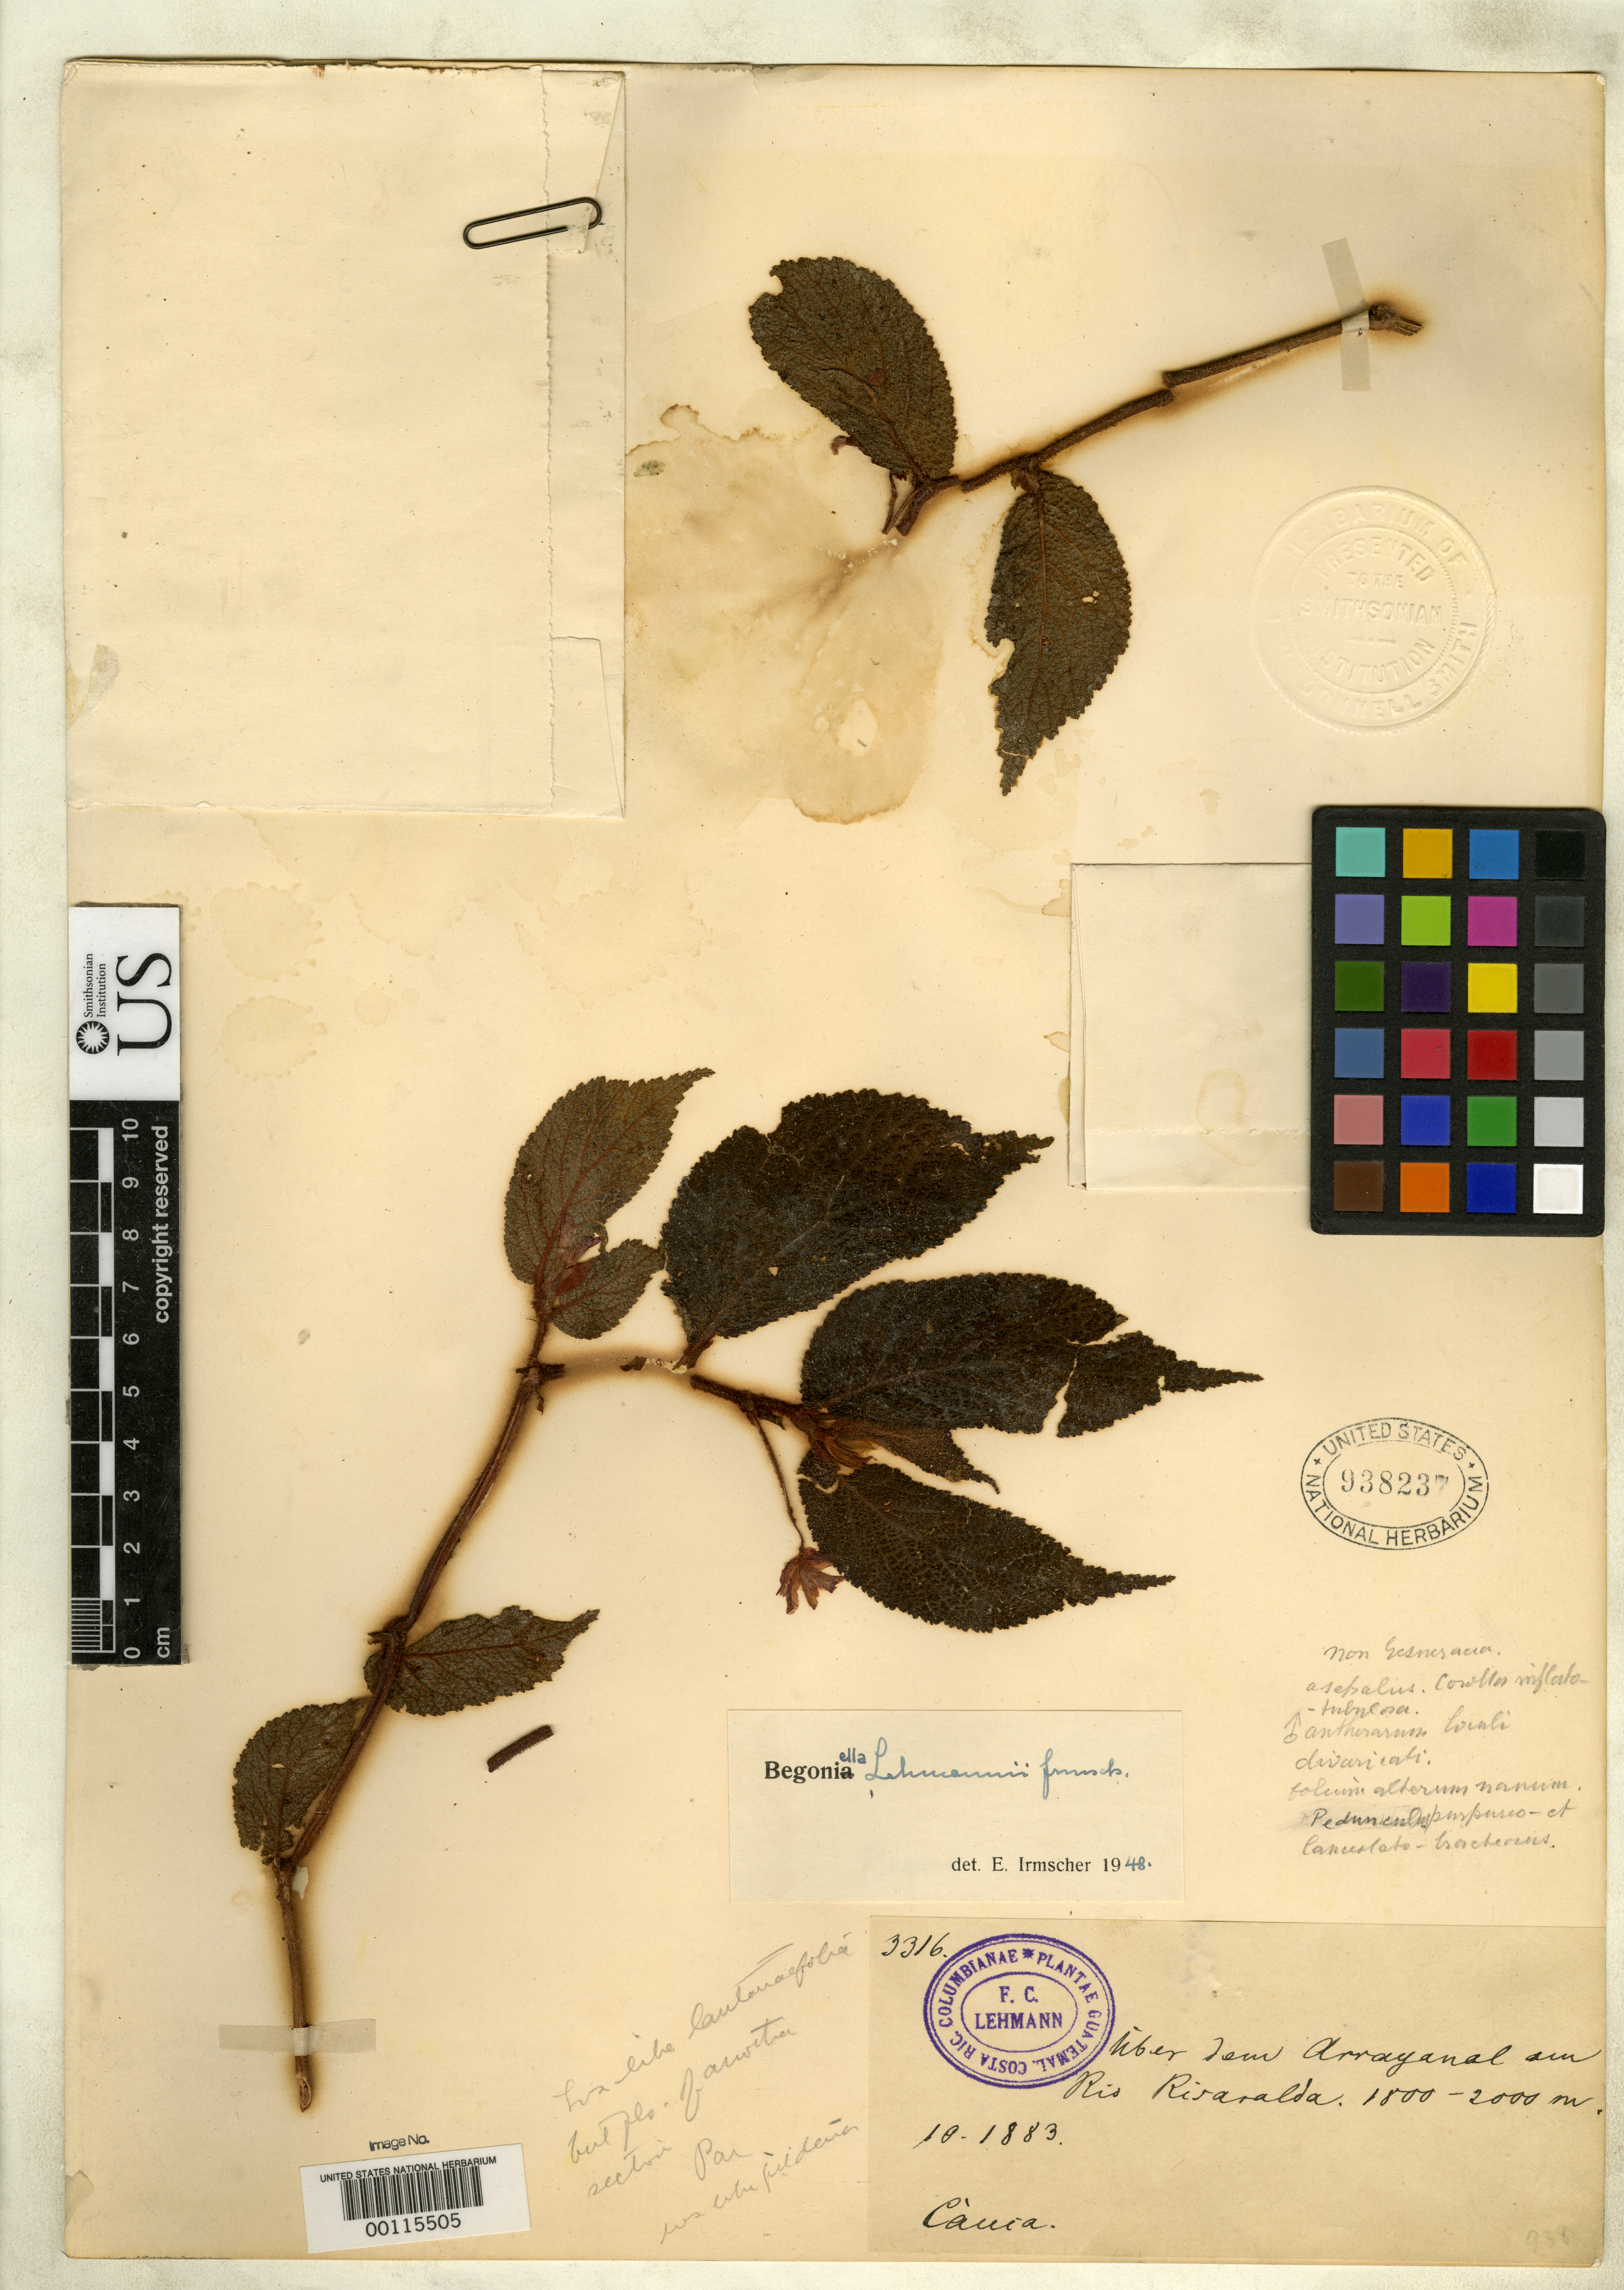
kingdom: Plantae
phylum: Tracheophyta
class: Magnoliopsida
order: Cucurbitales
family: Begoniaceae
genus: Begoniella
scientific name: Begoniella lehmannii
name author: Irmsch.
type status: Holotype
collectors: F. C. Lehmann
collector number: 3316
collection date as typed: Oct 1883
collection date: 1883-10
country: Colombia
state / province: Cauca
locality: Arrayanal am Rio Risaralda.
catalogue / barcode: US 938237